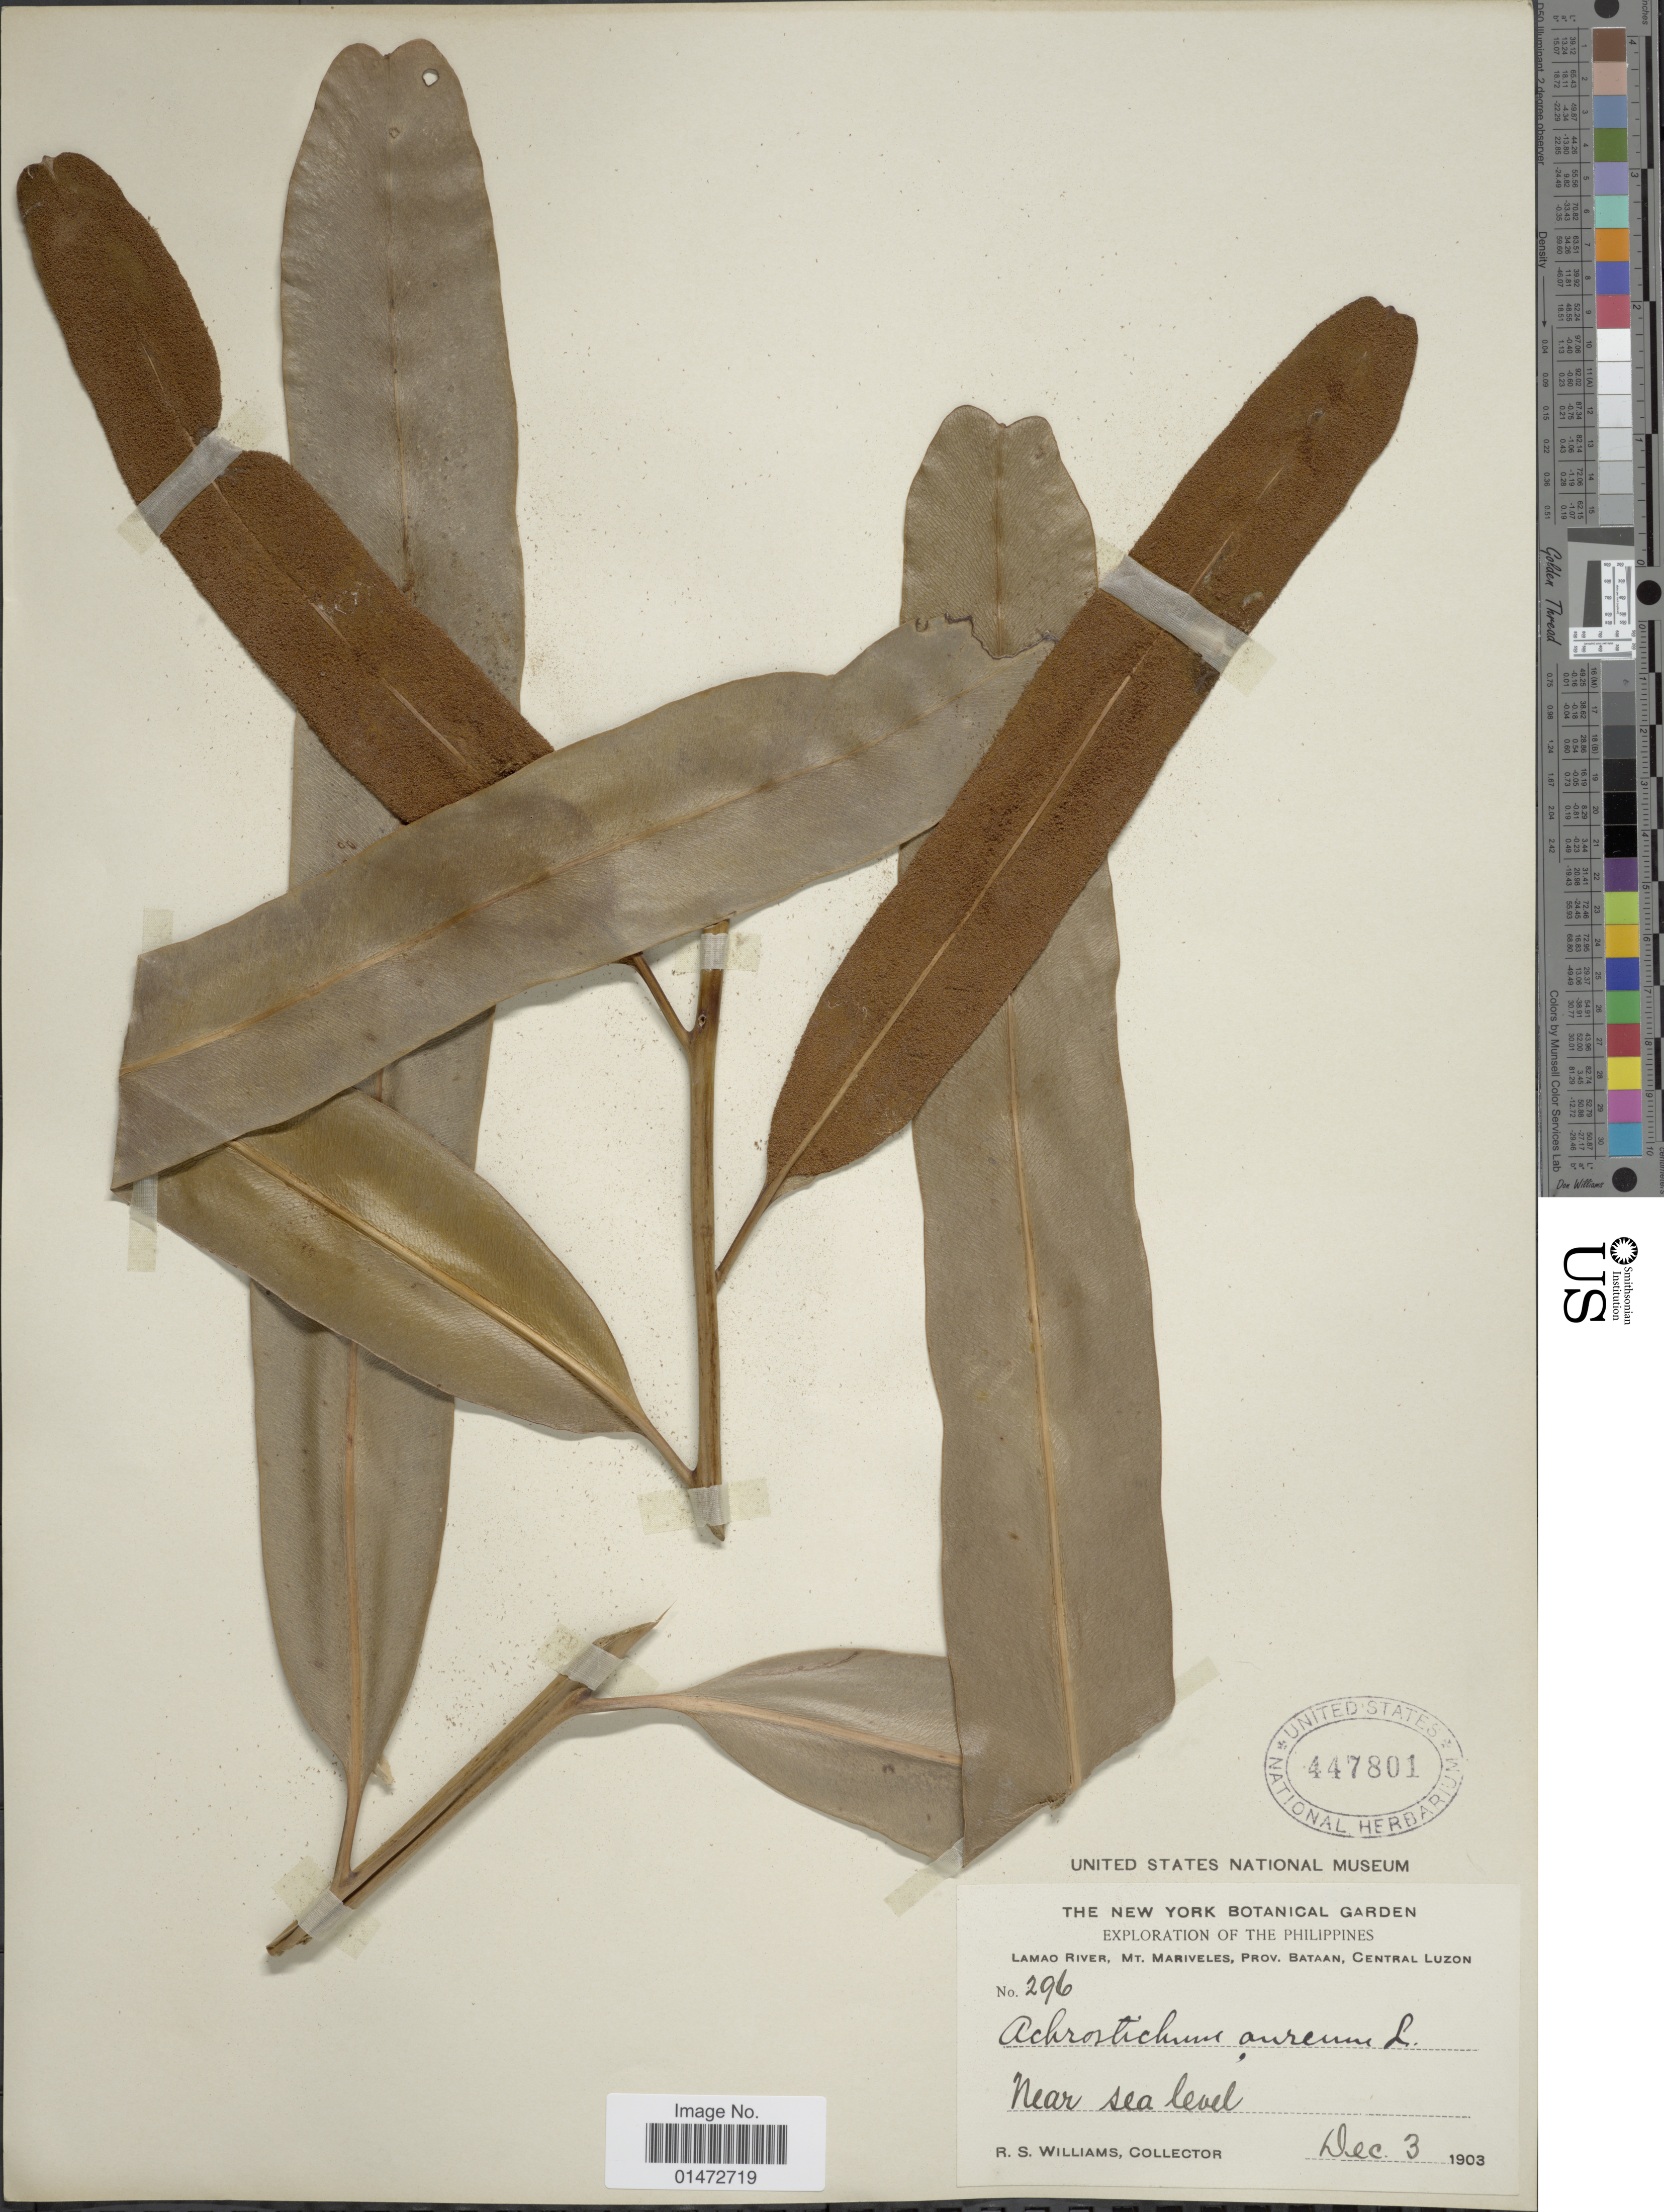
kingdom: Plantae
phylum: Tracheophyta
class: Polypodiopsida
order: Polypodiales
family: Pteridaceae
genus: Acrostichum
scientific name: Acrostichum aureum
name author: L.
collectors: R. S. Williams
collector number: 296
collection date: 1903-12-03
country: Philippines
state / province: Central Luzon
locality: Lamao River, Mt. Mariveles, Prov. Bataan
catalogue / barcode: US 447801